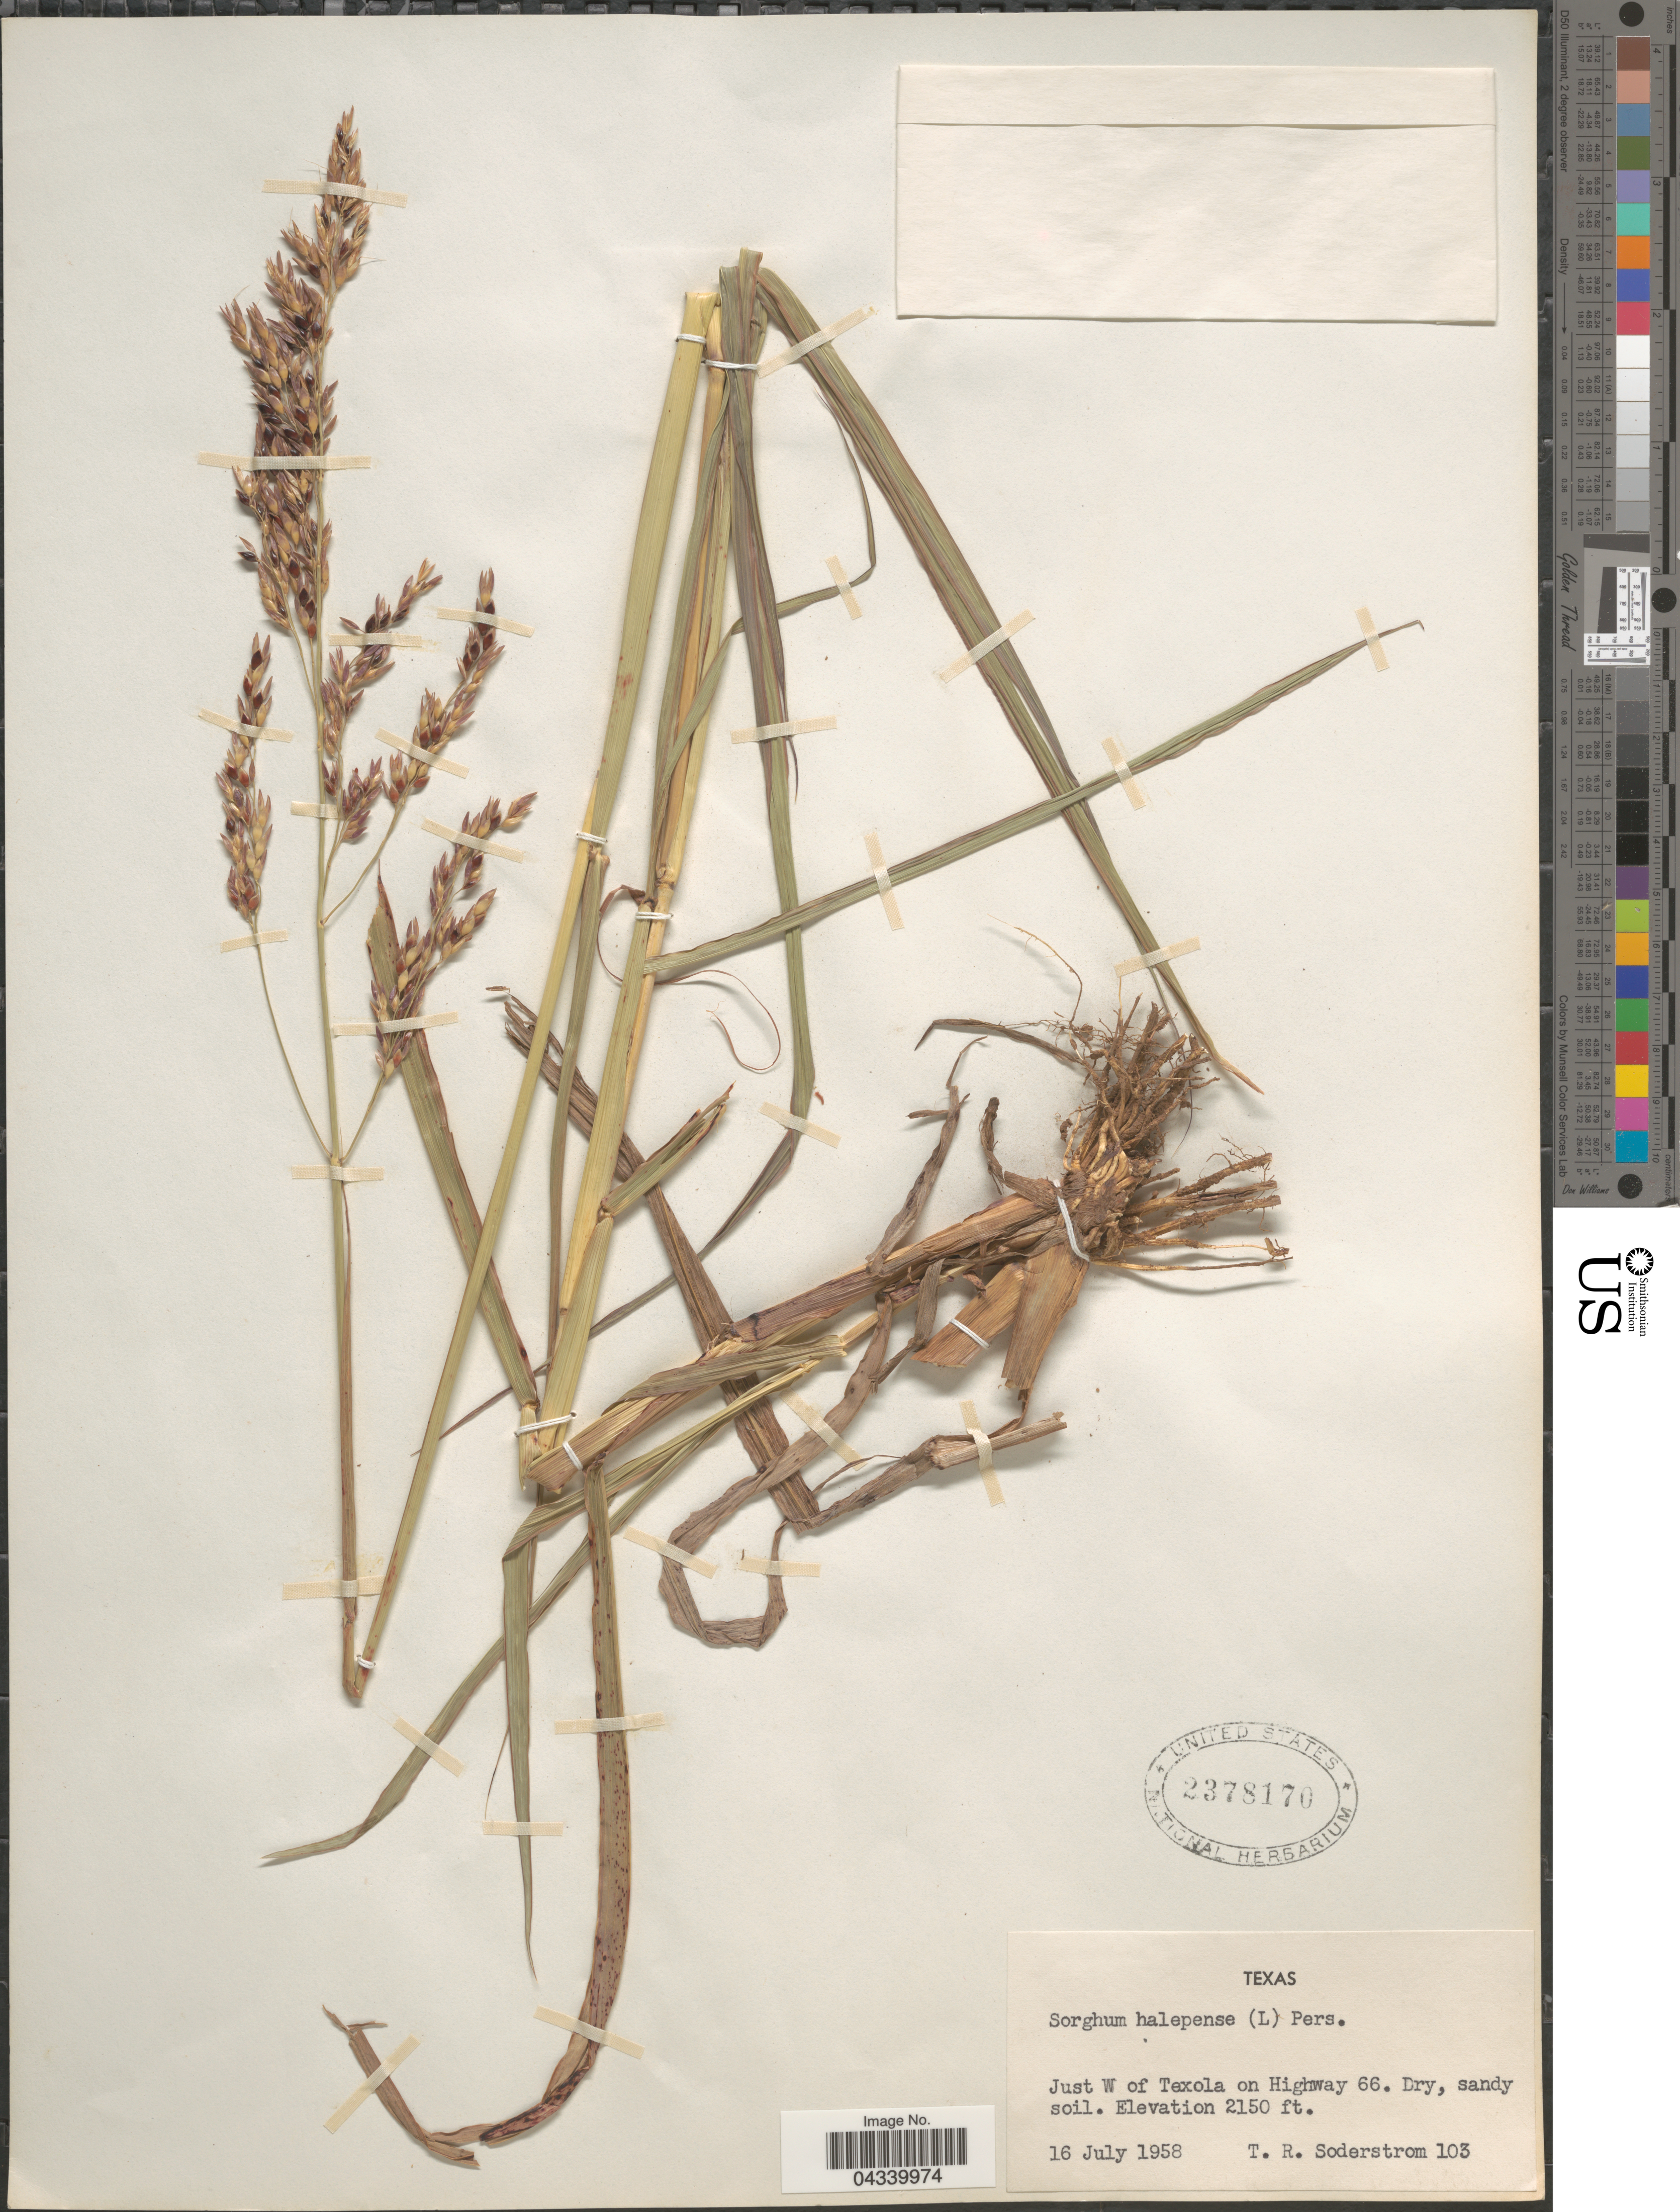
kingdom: Plantae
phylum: Tracheophyta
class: Liliopsida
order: Poales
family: Poaceae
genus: Sorghum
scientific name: Sorghum halepense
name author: (L.) Pers.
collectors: T. R. Soderstrom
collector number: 103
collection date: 1958-07-16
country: United States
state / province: Texas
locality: Just W of Texola on Highway 66. Dry, sandy soil.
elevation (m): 655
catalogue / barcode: US 2378170